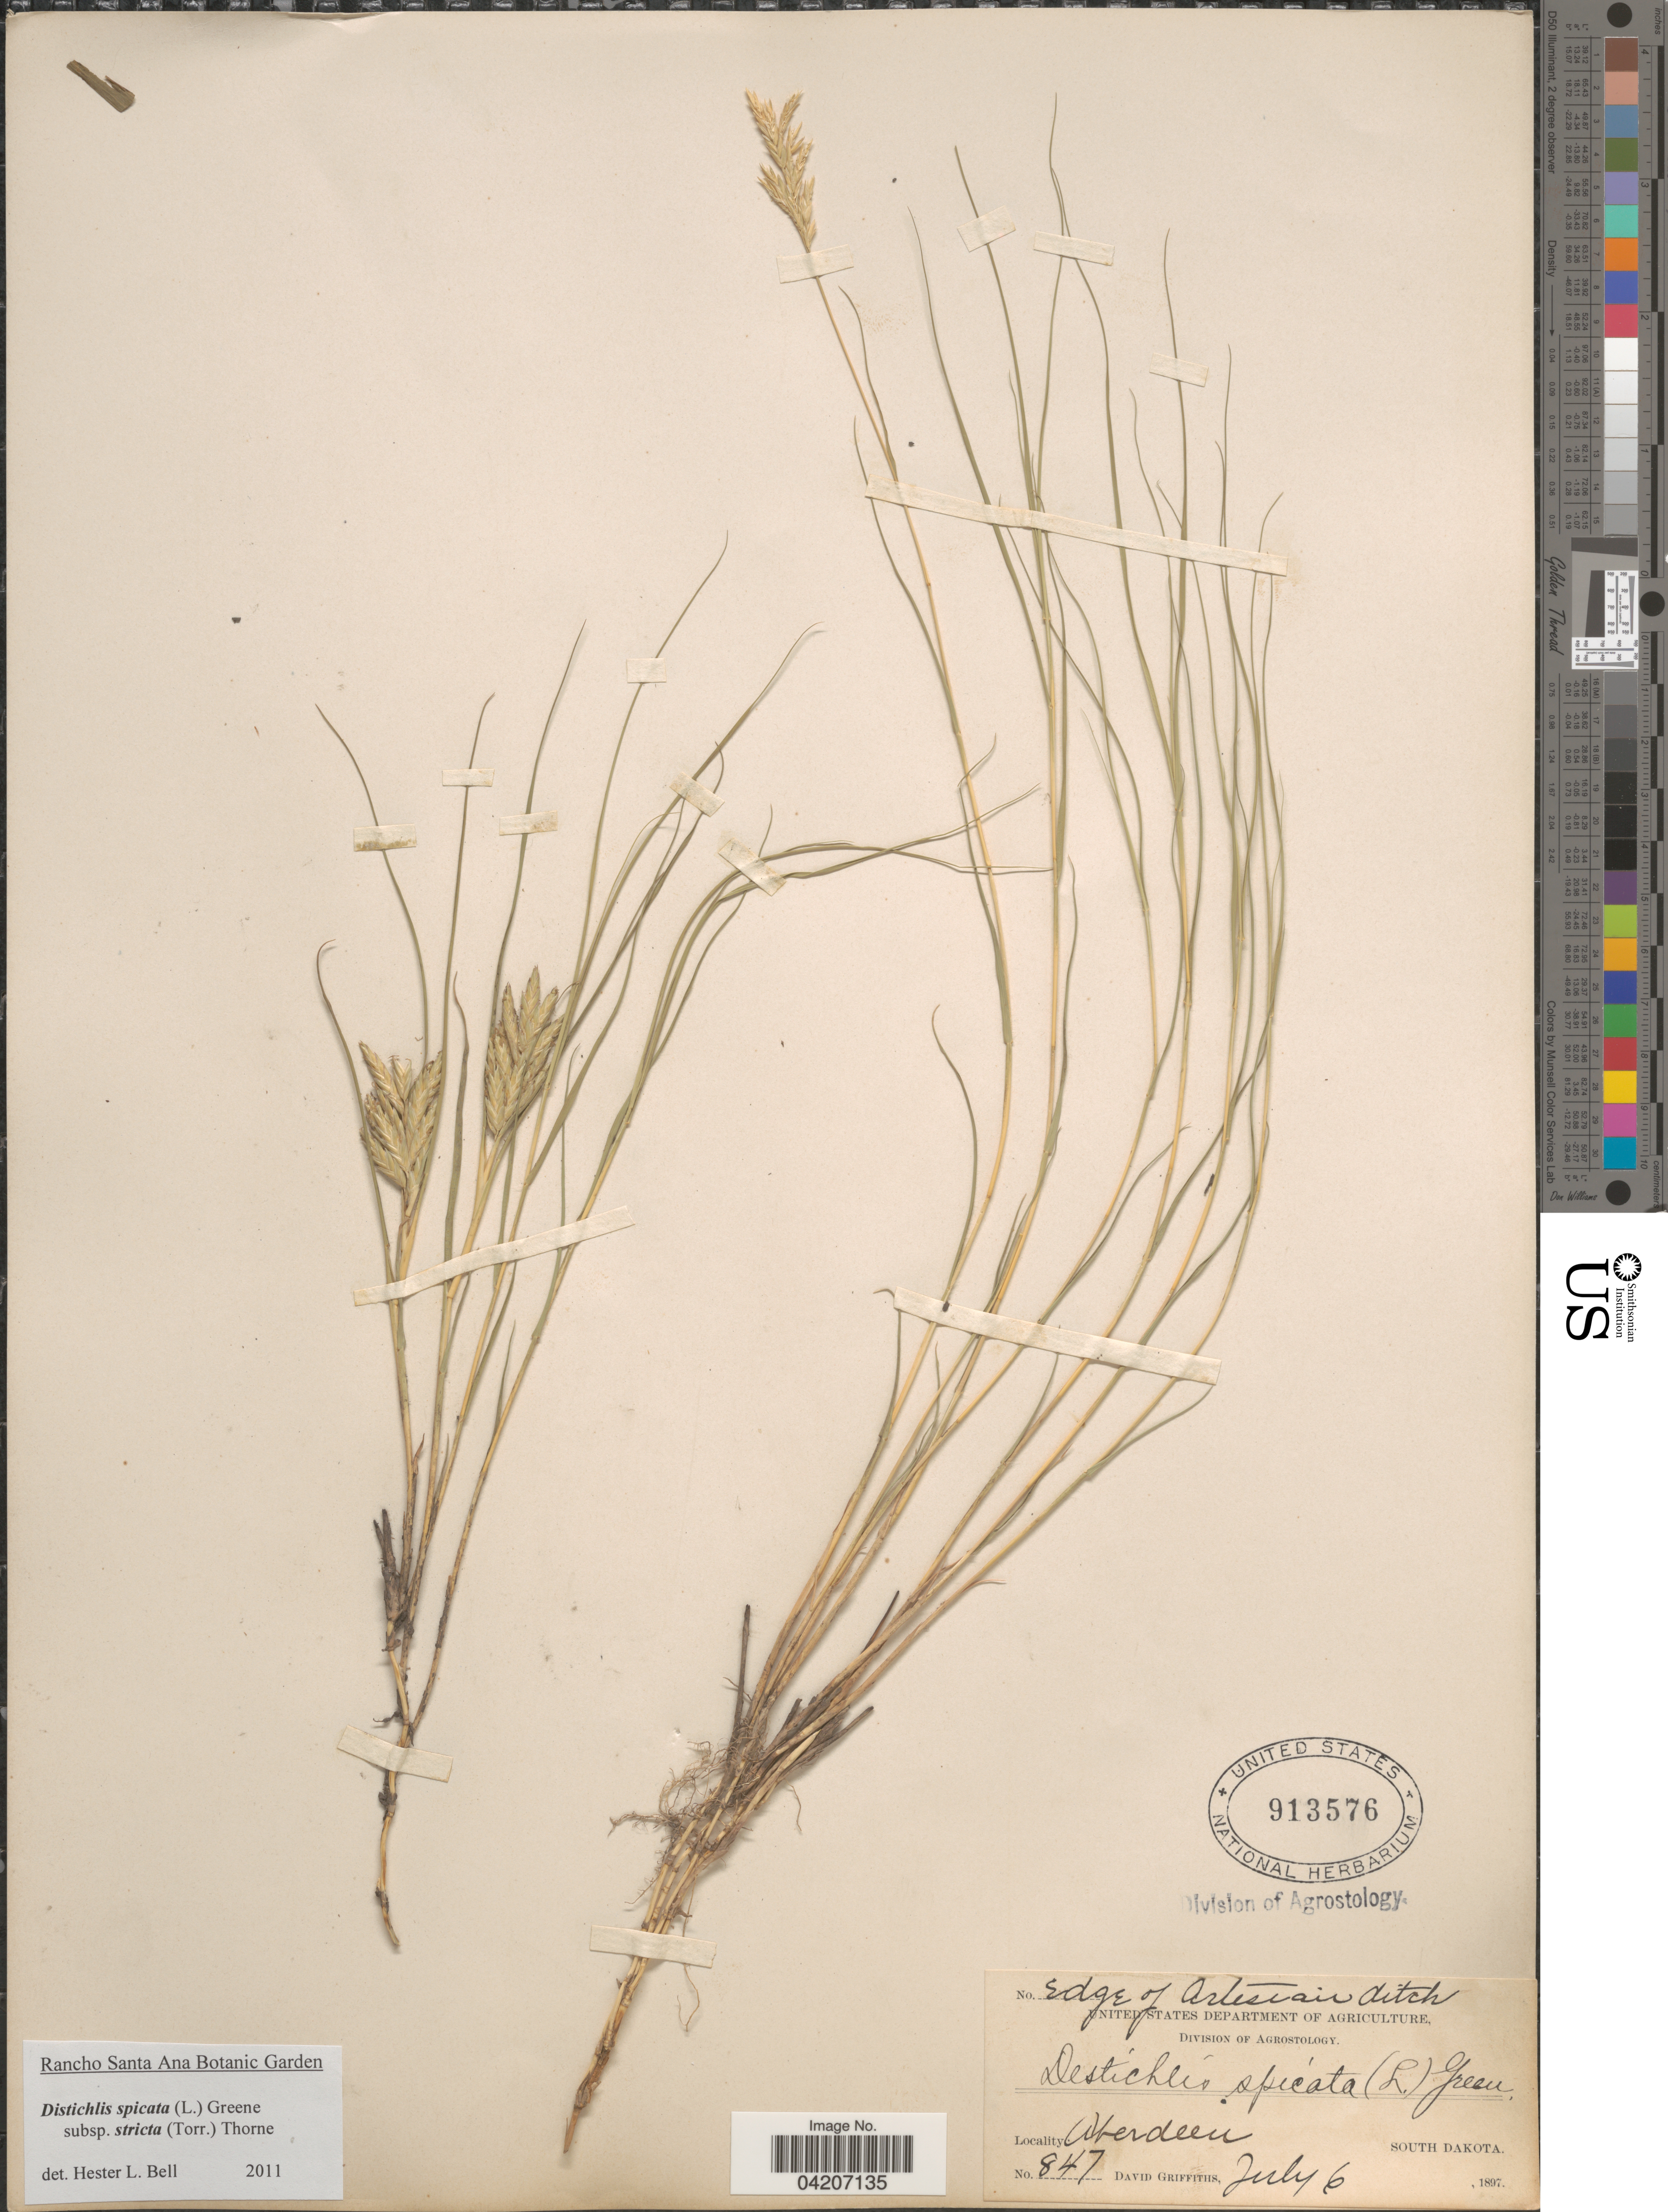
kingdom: Plantae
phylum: Tracheophyta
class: Liliopsida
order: Poales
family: Poaceae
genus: Distichlis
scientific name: Distichlis spicata subsp. stricta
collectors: D. Griffiths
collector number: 847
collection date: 1897-07-06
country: United States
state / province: South Dakota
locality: Edge of Artesian ditch. Aberdeen.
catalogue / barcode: US 913576